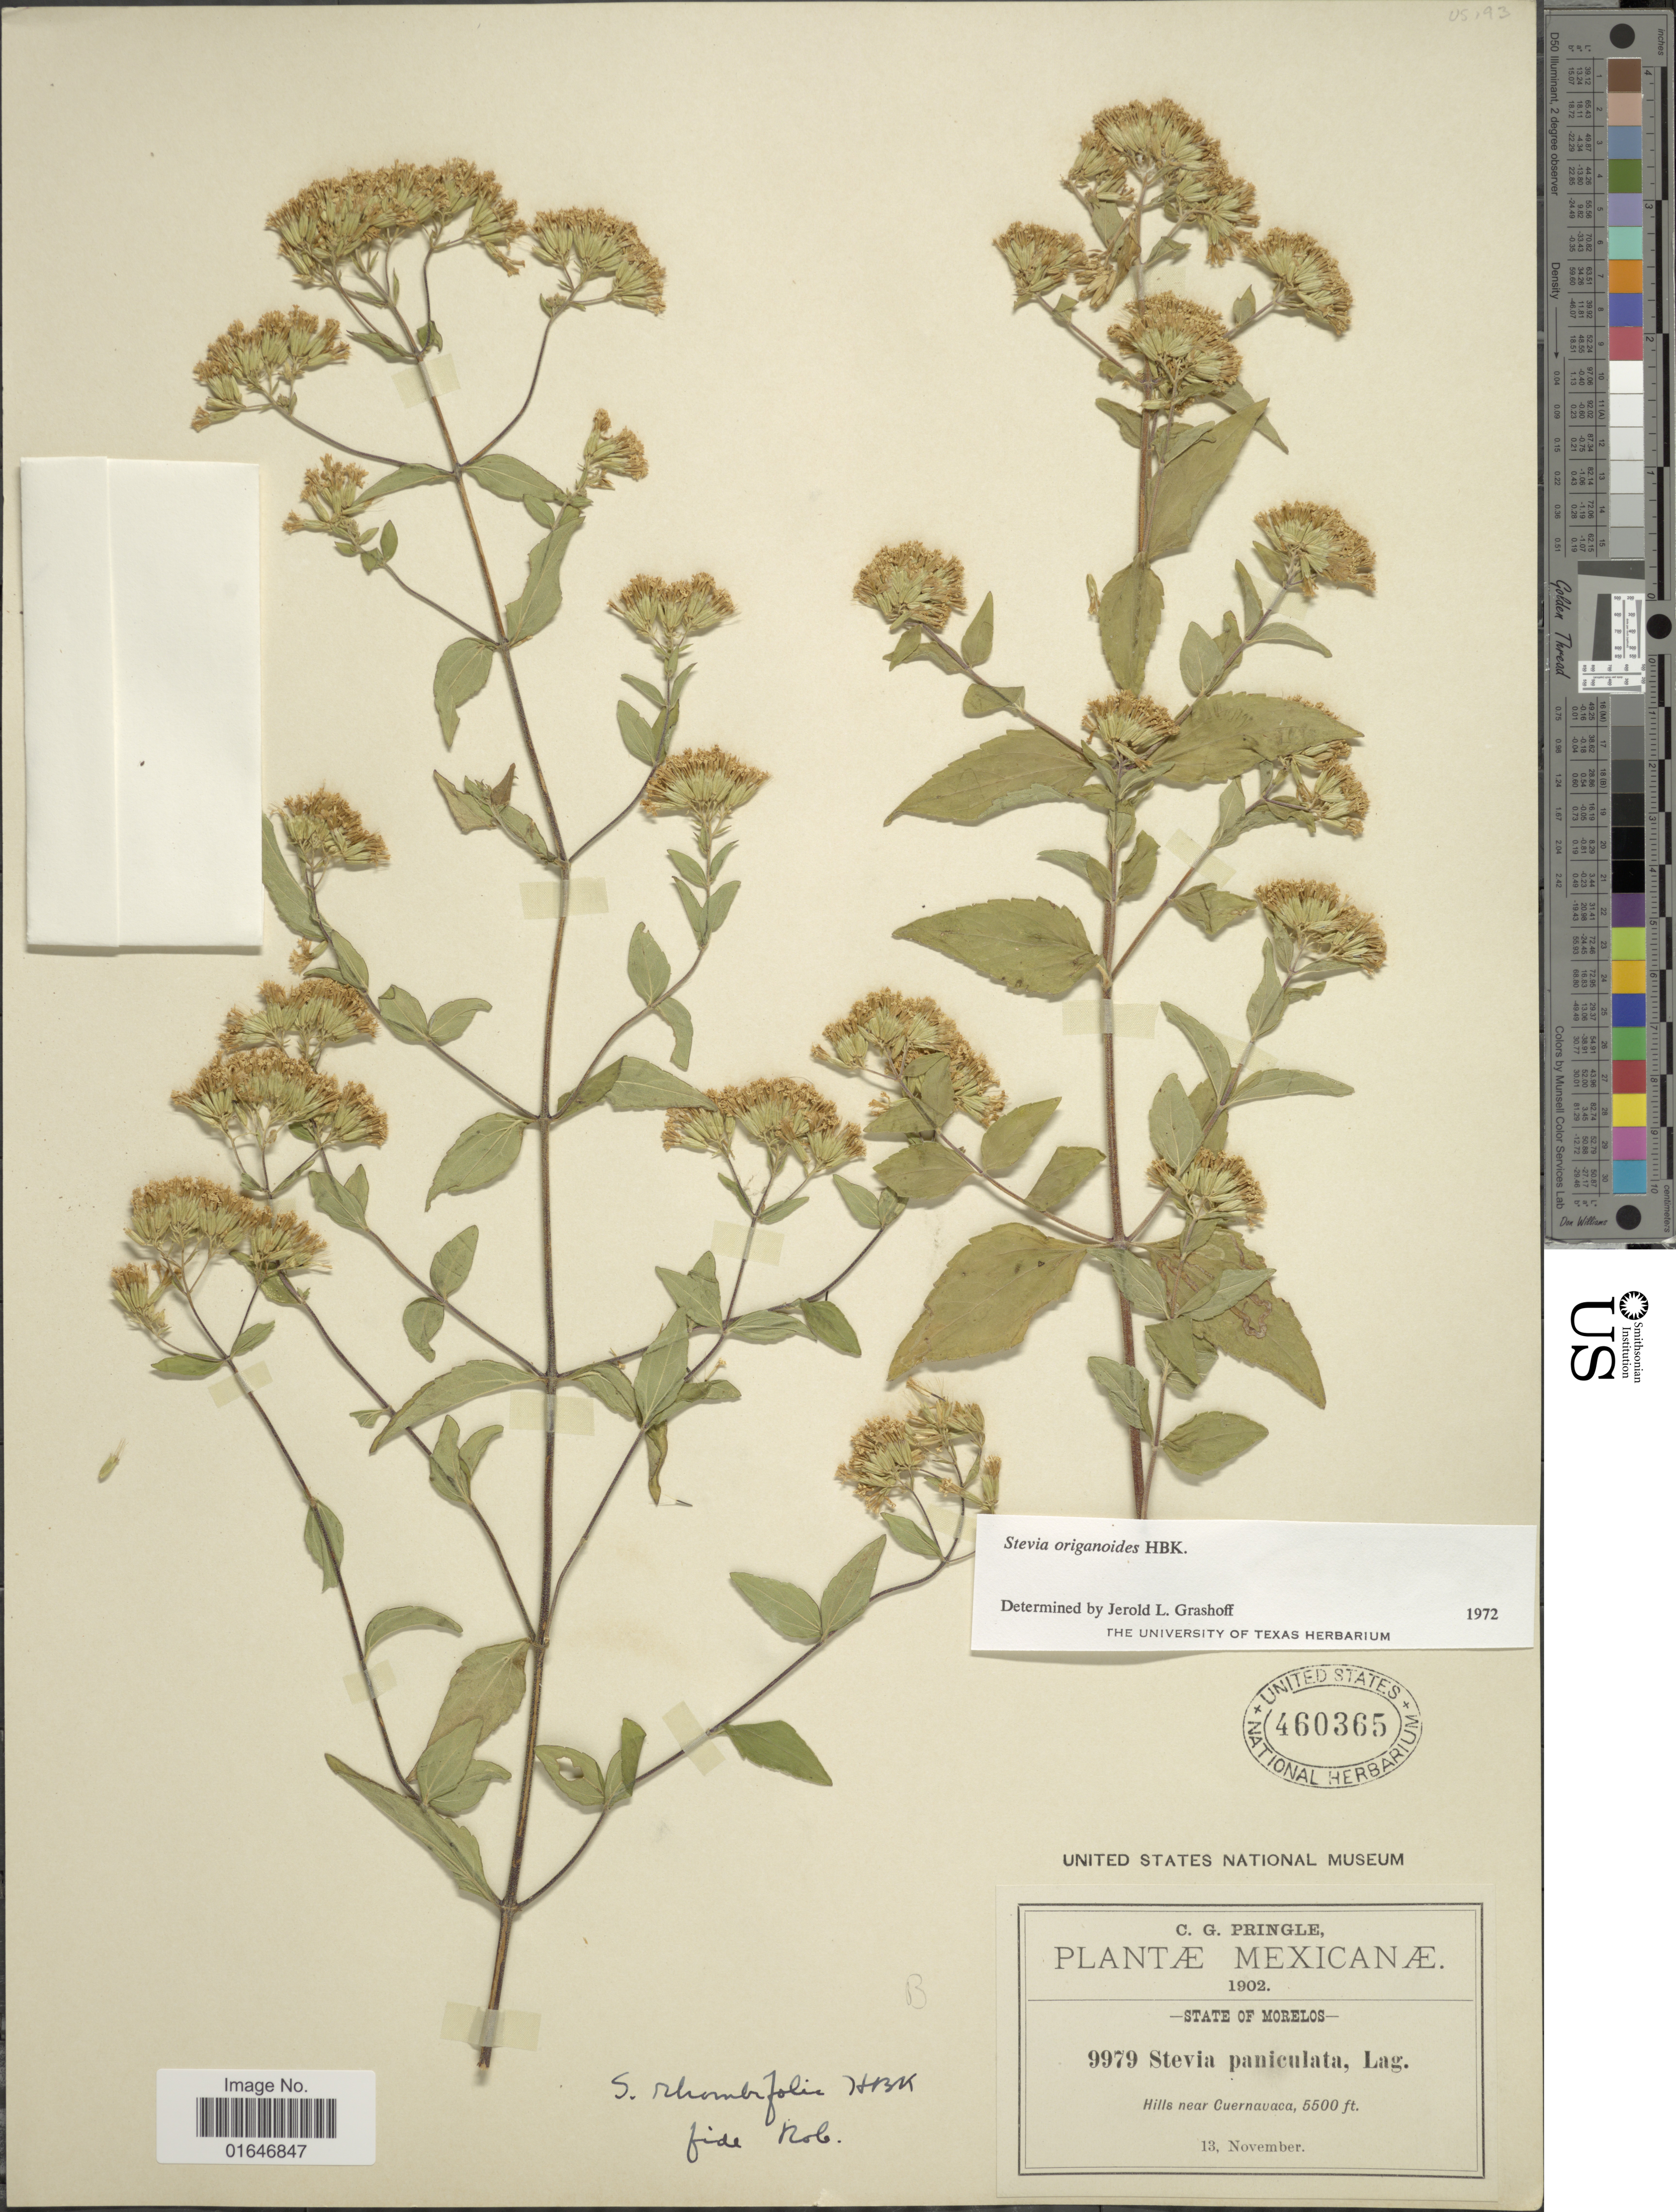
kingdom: Plantae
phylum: Tracheophyta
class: Magnoliopsida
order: Asterales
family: Asteraceae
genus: Stevia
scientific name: Stevia origanoides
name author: Kunth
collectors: C. G. Pringle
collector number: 9979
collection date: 1902-11-13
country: Mexico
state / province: Morelos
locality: Hills near Cuernavaca.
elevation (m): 1676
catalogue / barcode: US 460365